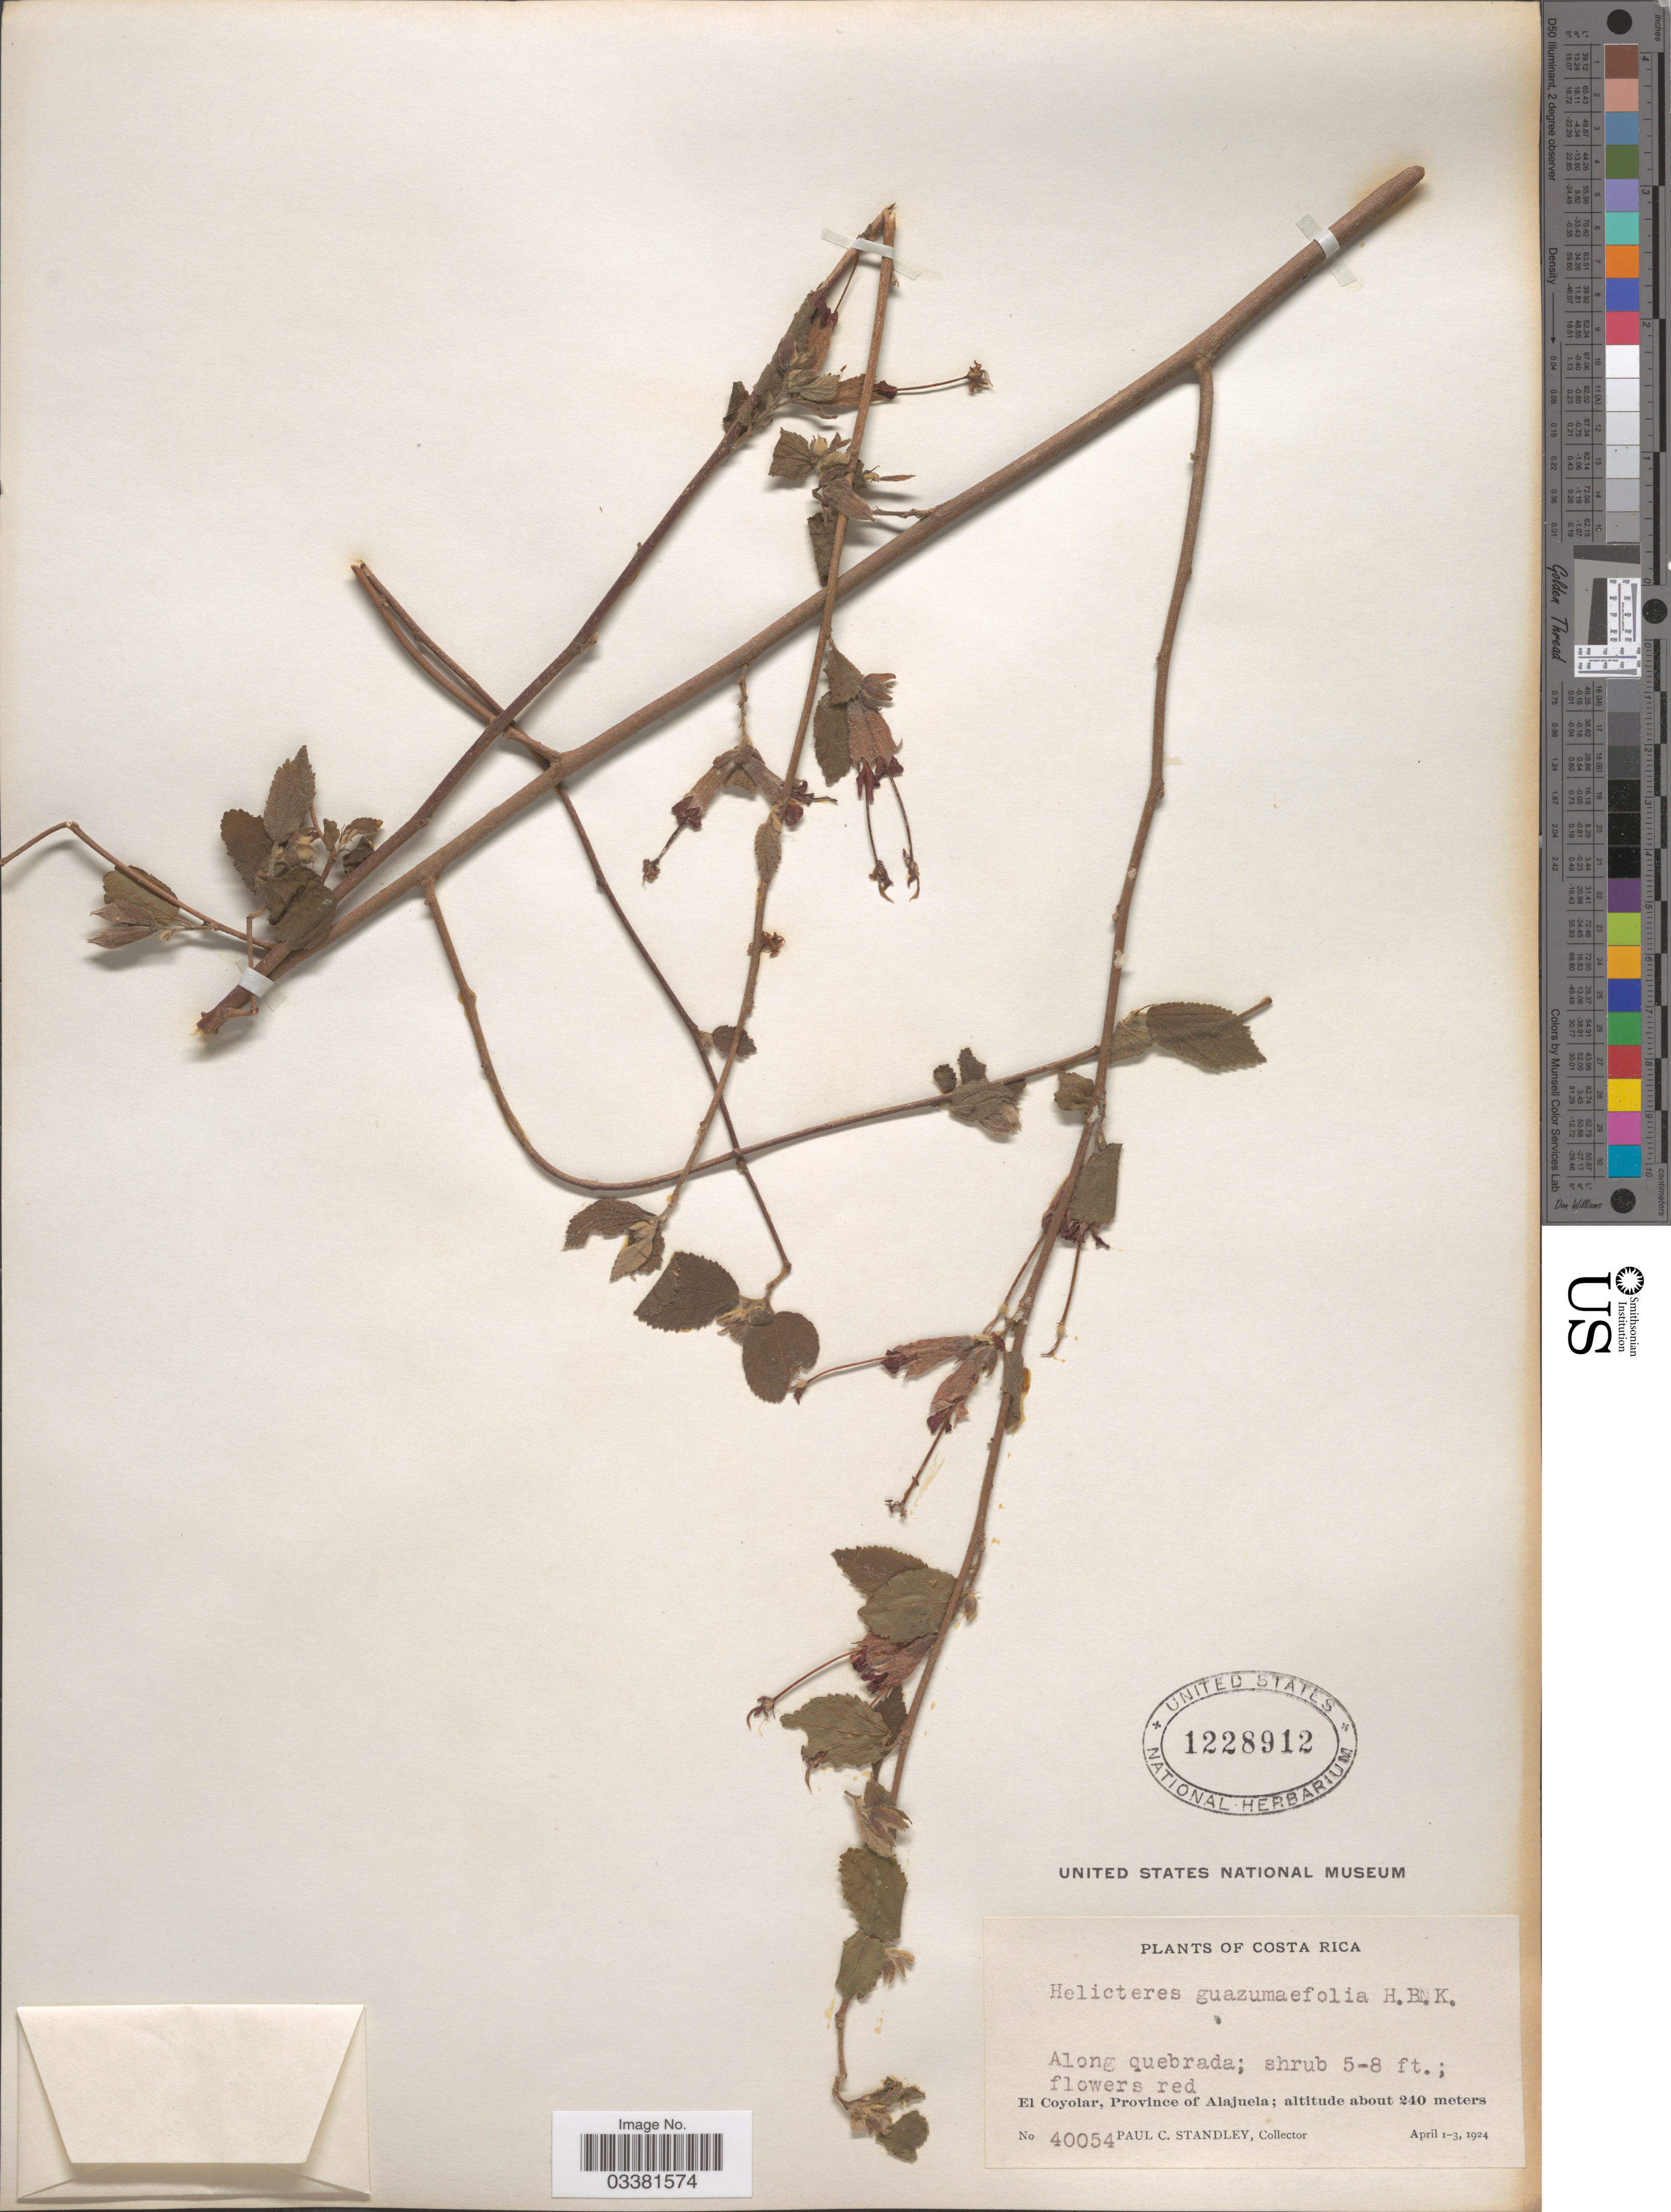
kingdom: Plantae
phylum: Tracheophyta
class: Magnoliopsida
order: Malvales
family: Malvaceae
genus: Helicteres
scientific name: Helicteres guazumifolia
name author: Kunth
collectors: P. C. Standley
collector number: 40054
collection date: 1924-04-01/1924-04-03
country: Costa Rica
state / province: Alajuela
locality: El Coyolar.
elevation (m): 240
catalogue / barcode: US 1228912